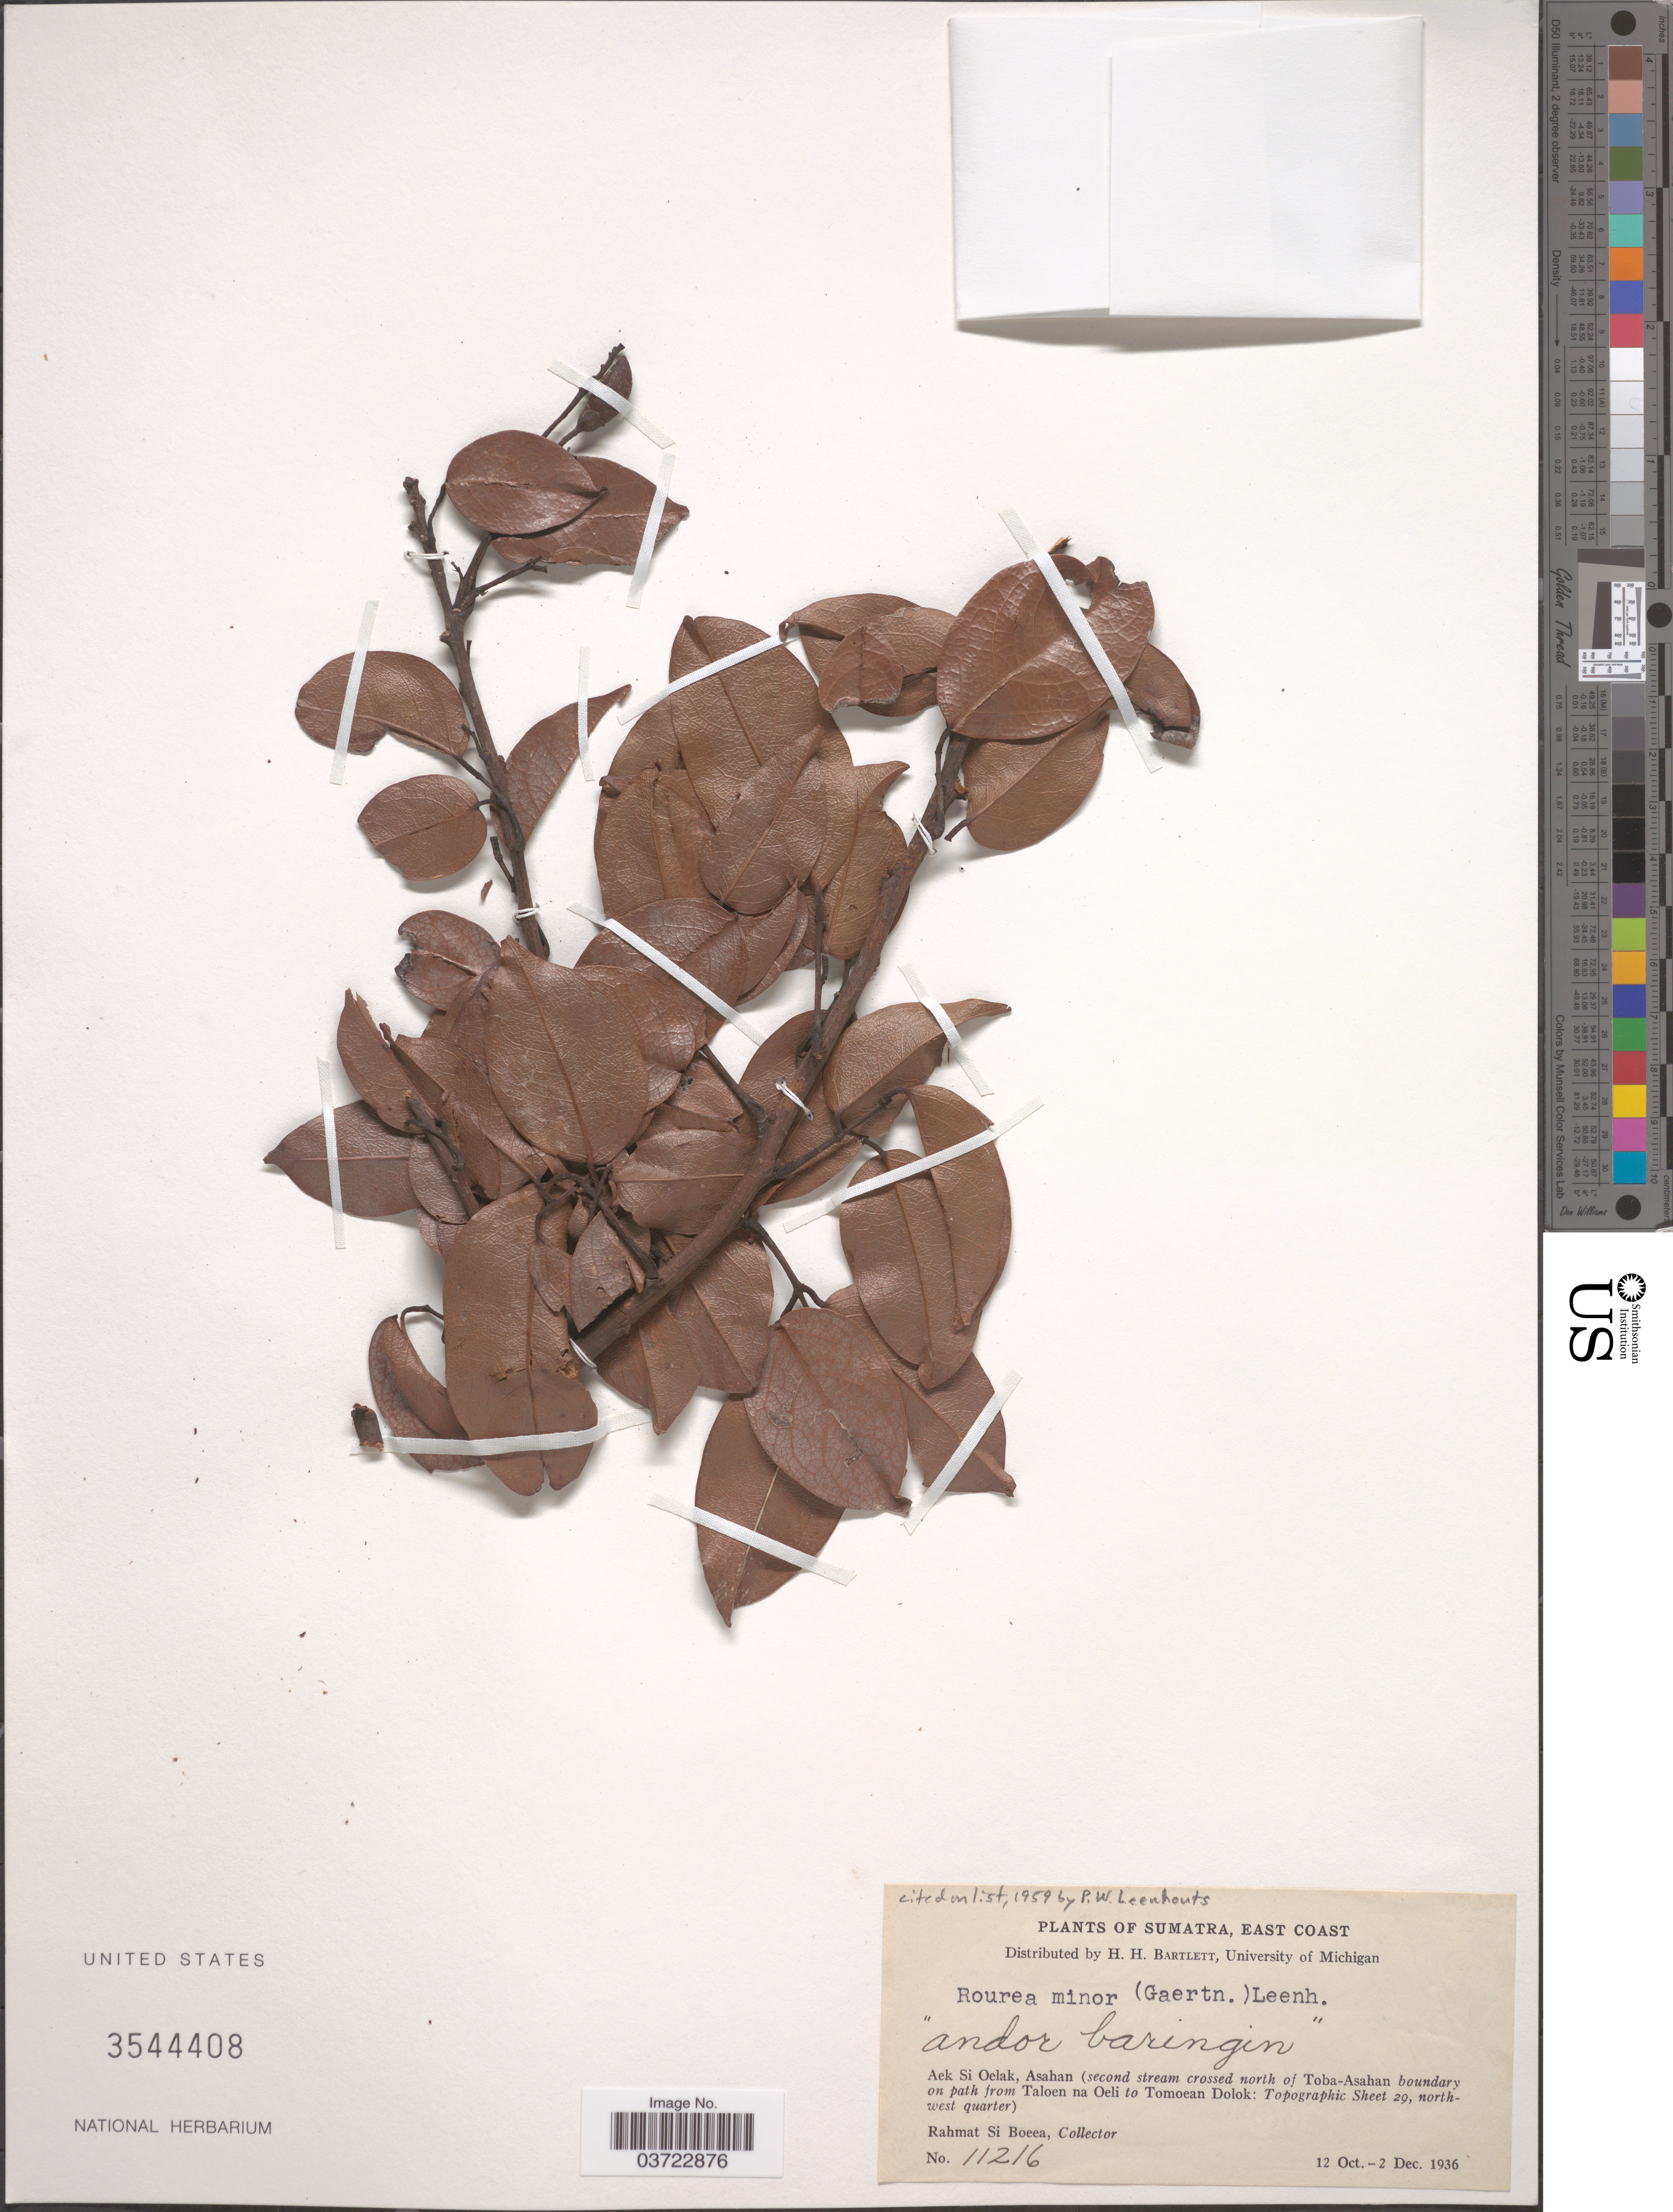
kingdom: Plantae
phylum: Tracheophyta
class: Magnoliopsida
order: Oxalidales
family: Connaraceae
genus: Rourea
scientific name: Rourea minor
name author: (Gaertn.) Leenh.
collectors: Rahmat Si Boeea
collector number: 11216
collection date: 1936-10-12/1936-12-02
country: Indonesia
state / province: Sumatra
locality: East Coast. Aek Si Oelak, Asahan (second stream crossed north of Toba-Asahan boundary on path from Taloen na Oeli to Tomoean Dolok: Topographic Sheet 29, northwest quarter).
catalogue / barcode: US 3544408